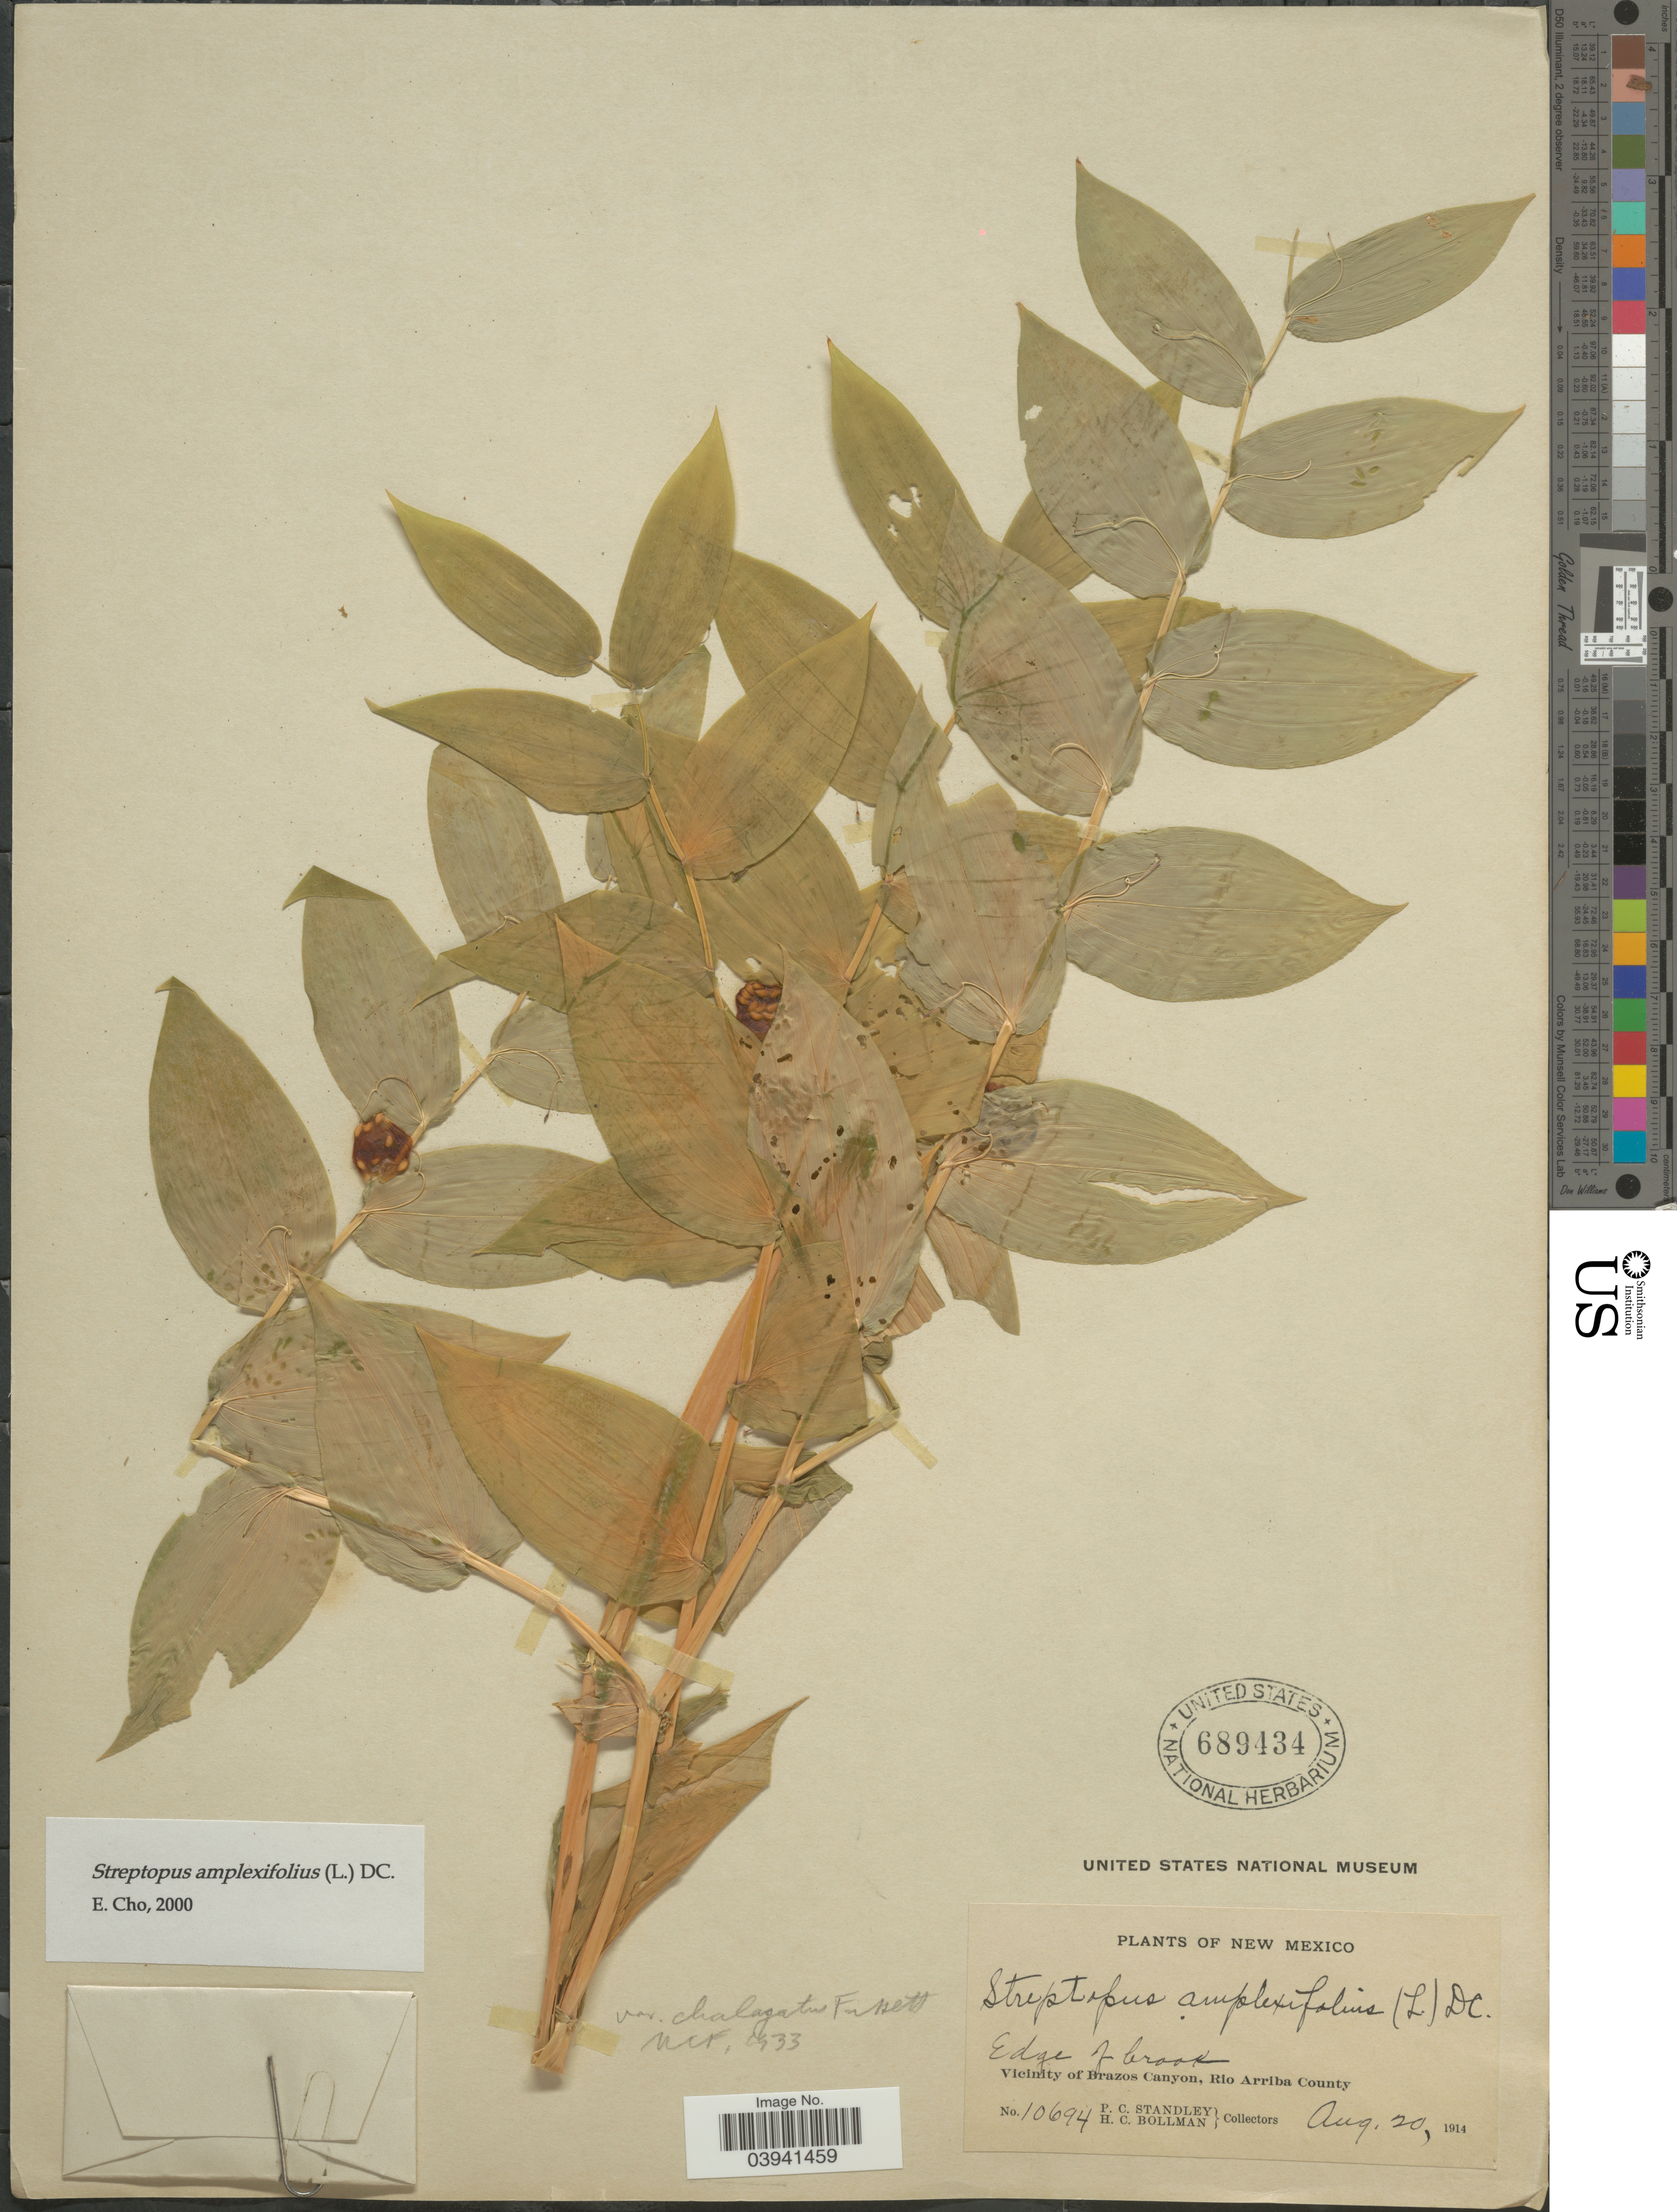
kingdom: Plantae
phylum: Tracheophyta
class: Liliopsida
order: Liliales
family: Liliaceae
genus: Streptopus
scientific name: Streptopus amplexifolius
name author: (L.) DC.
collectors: P. C. Standley & H. C. Bollman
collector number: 10694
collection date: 1914-08-20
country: United States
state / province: New Mexico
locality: Vicinity of Brazos Canyon, Rio Arriba County.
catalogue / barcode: US 689434